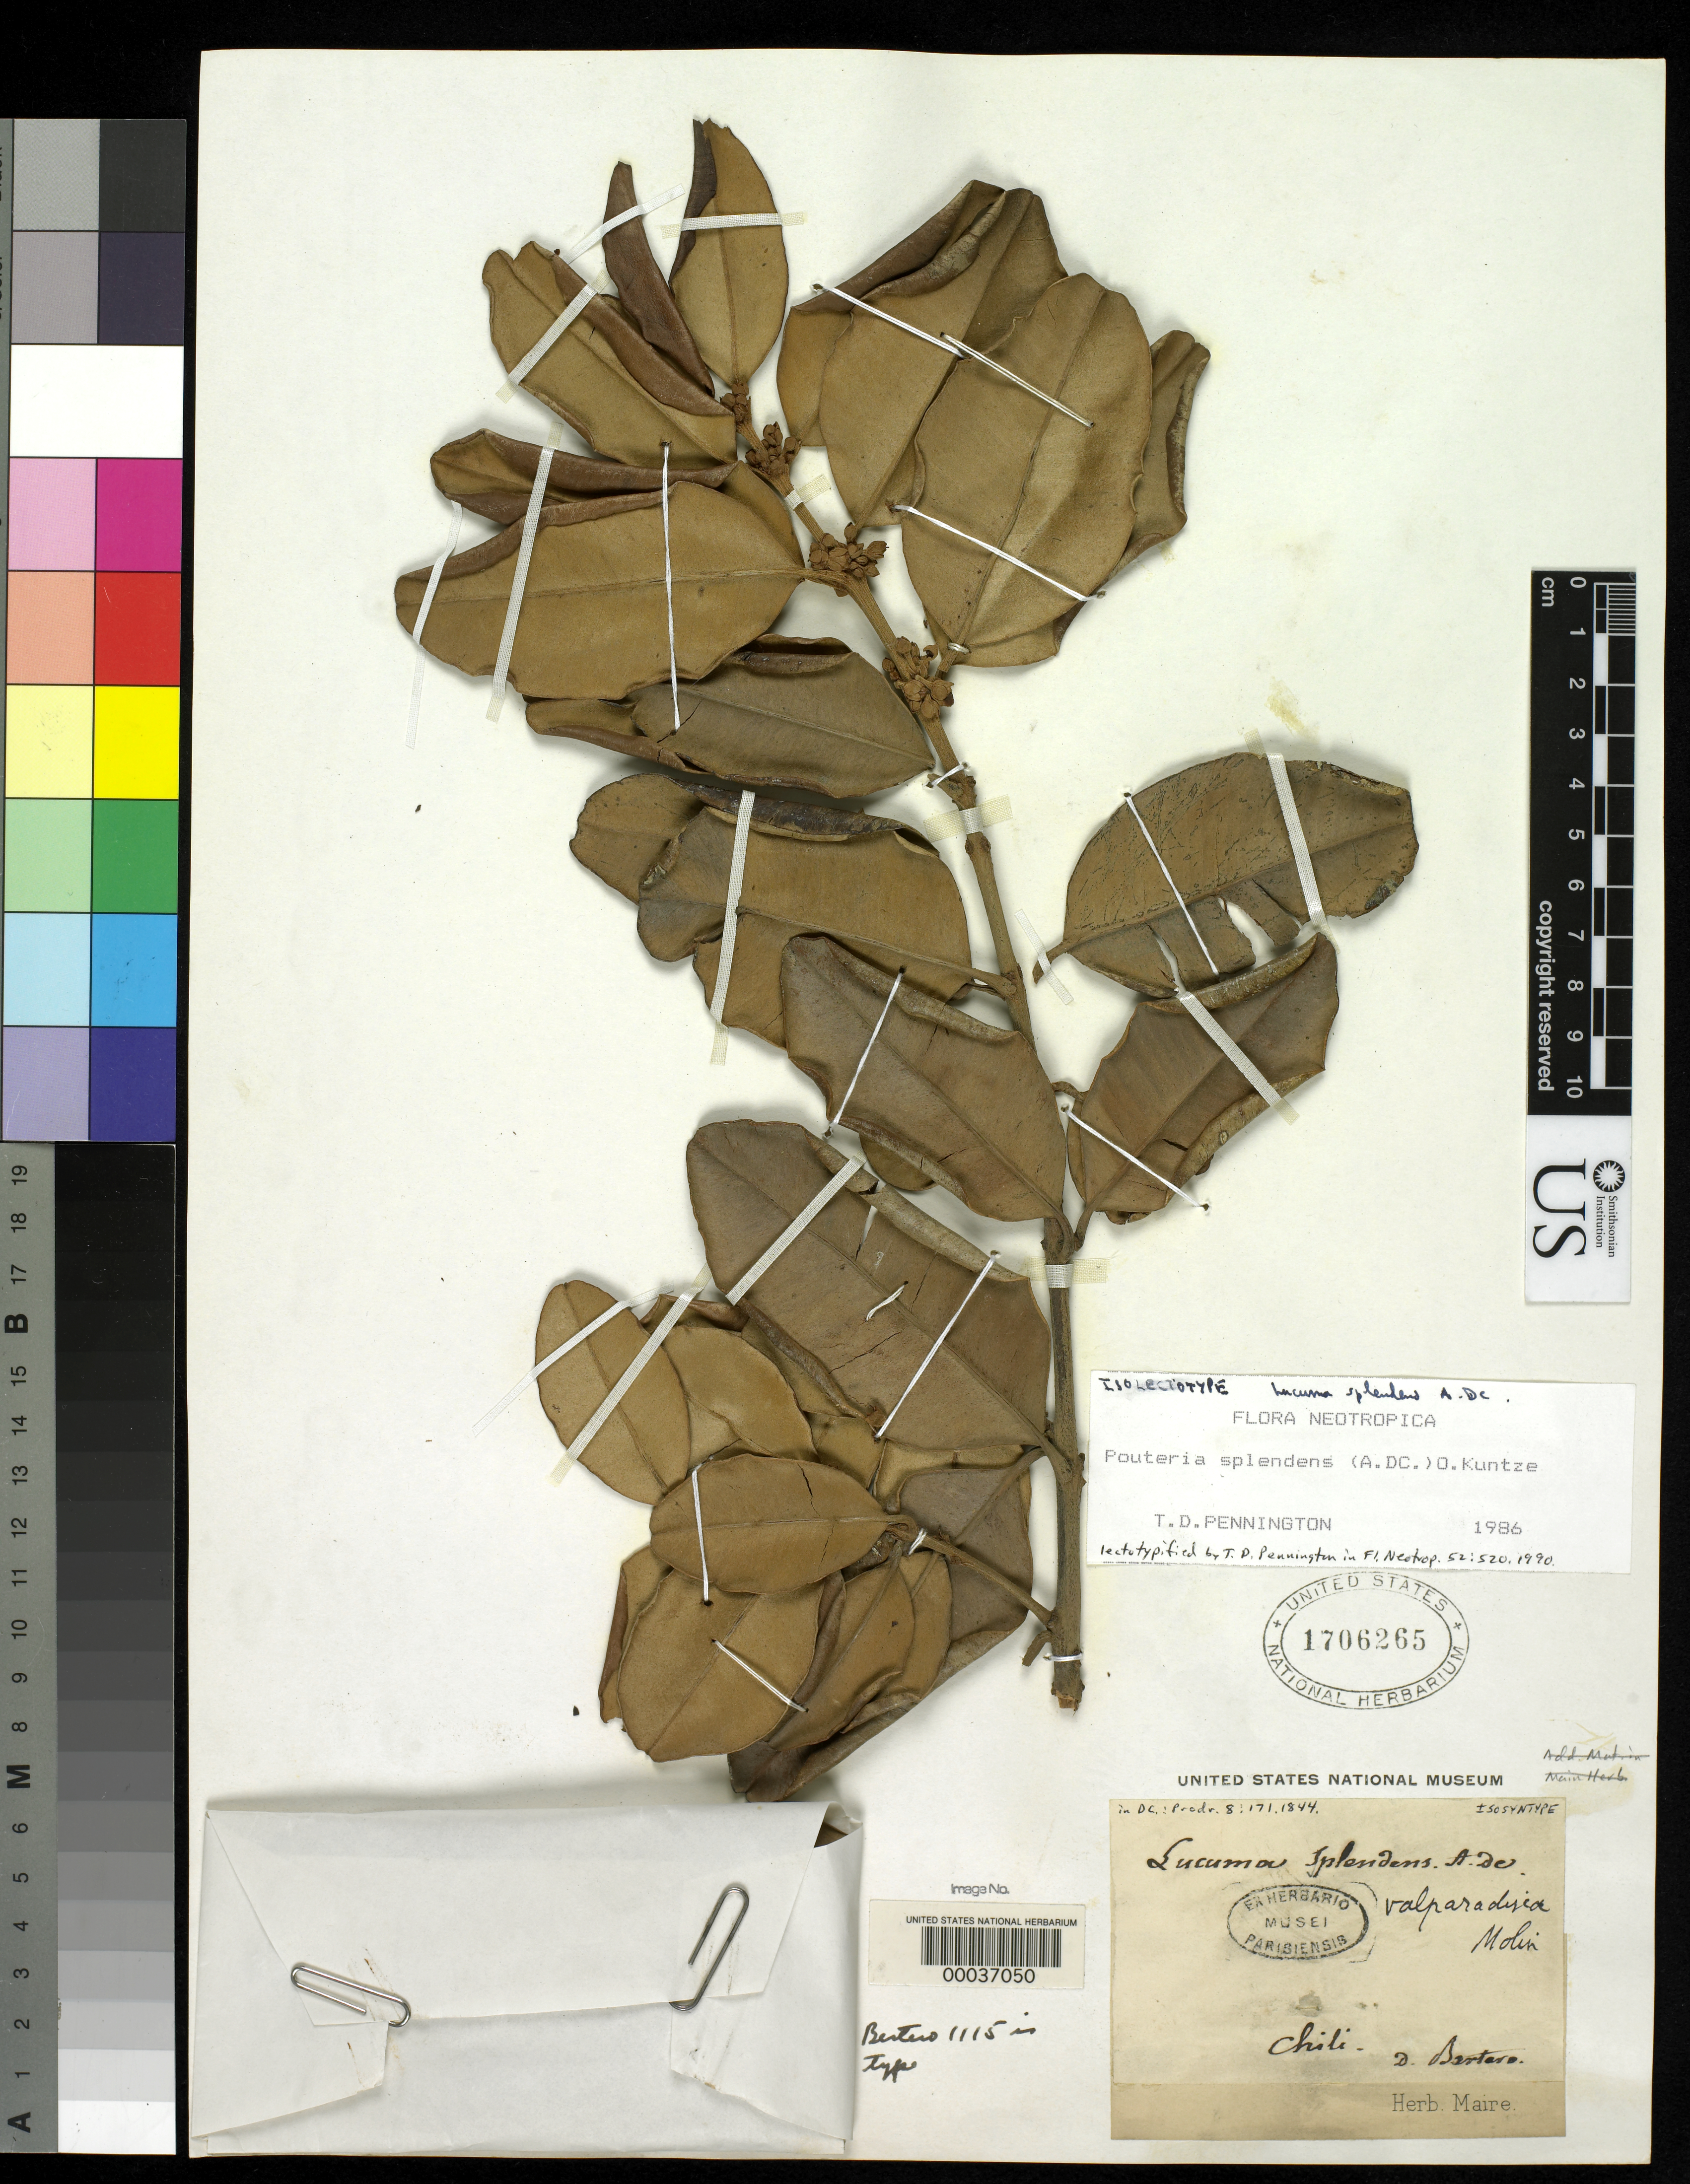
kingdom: Plantae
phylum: Tracheophyta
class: Magnoliopsida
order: Ericales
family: Sapotaceae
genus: Lucuma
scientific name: Lucuma splendens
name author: A. DC. in DC.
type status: Isolectotype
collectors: C. L. G. Bertero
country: Chile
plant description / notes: Currently accepted name as cited by T.D. Pennington in Fl. Neotrop. (1990).; Collector "D. Bertero" on label. Specimen annotated (1986) and cited (1990, as "s.n.") by Pennington as isolectotype.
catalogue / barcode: US 1706265